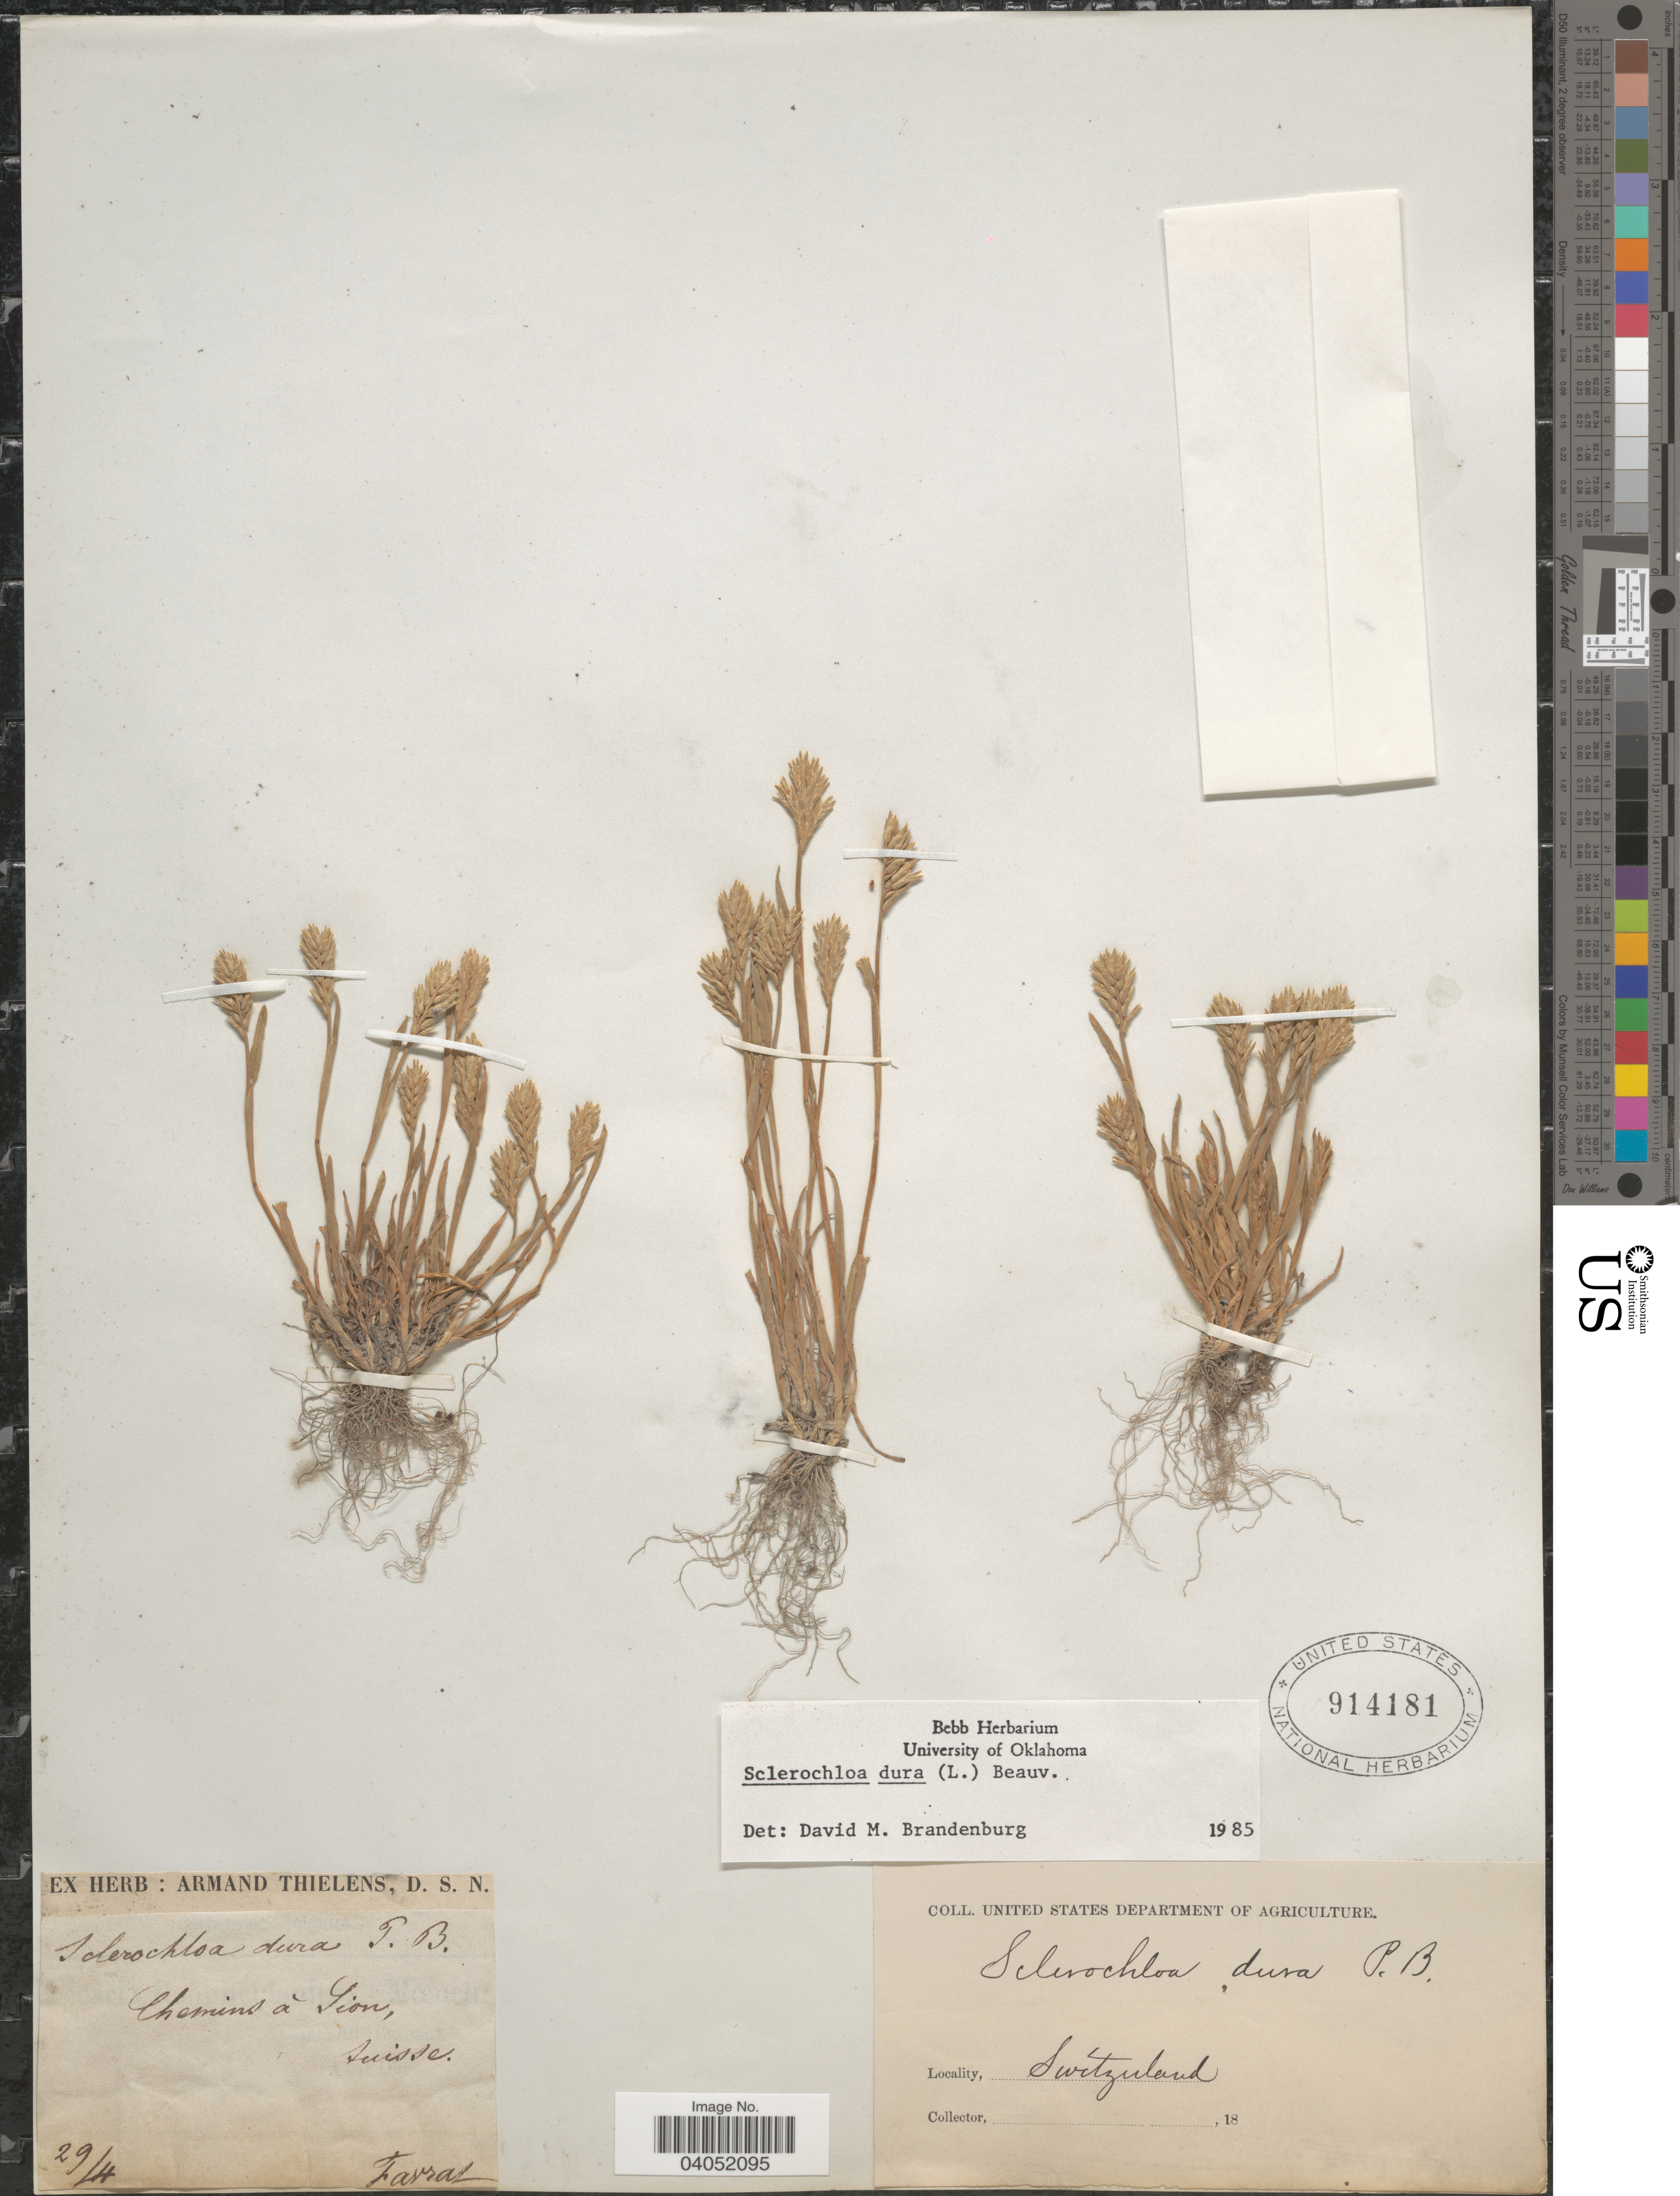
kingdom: Plantae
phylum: Tracheophyta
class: Liliopsida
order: Poales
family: Poaceae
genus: Sclerochloa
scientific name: Sclerochloa dura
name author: (L.) P. Beauv.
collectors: L. Favrat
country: Switzerland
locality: Chemins à Sion, Suisse.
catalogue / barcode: US 914181